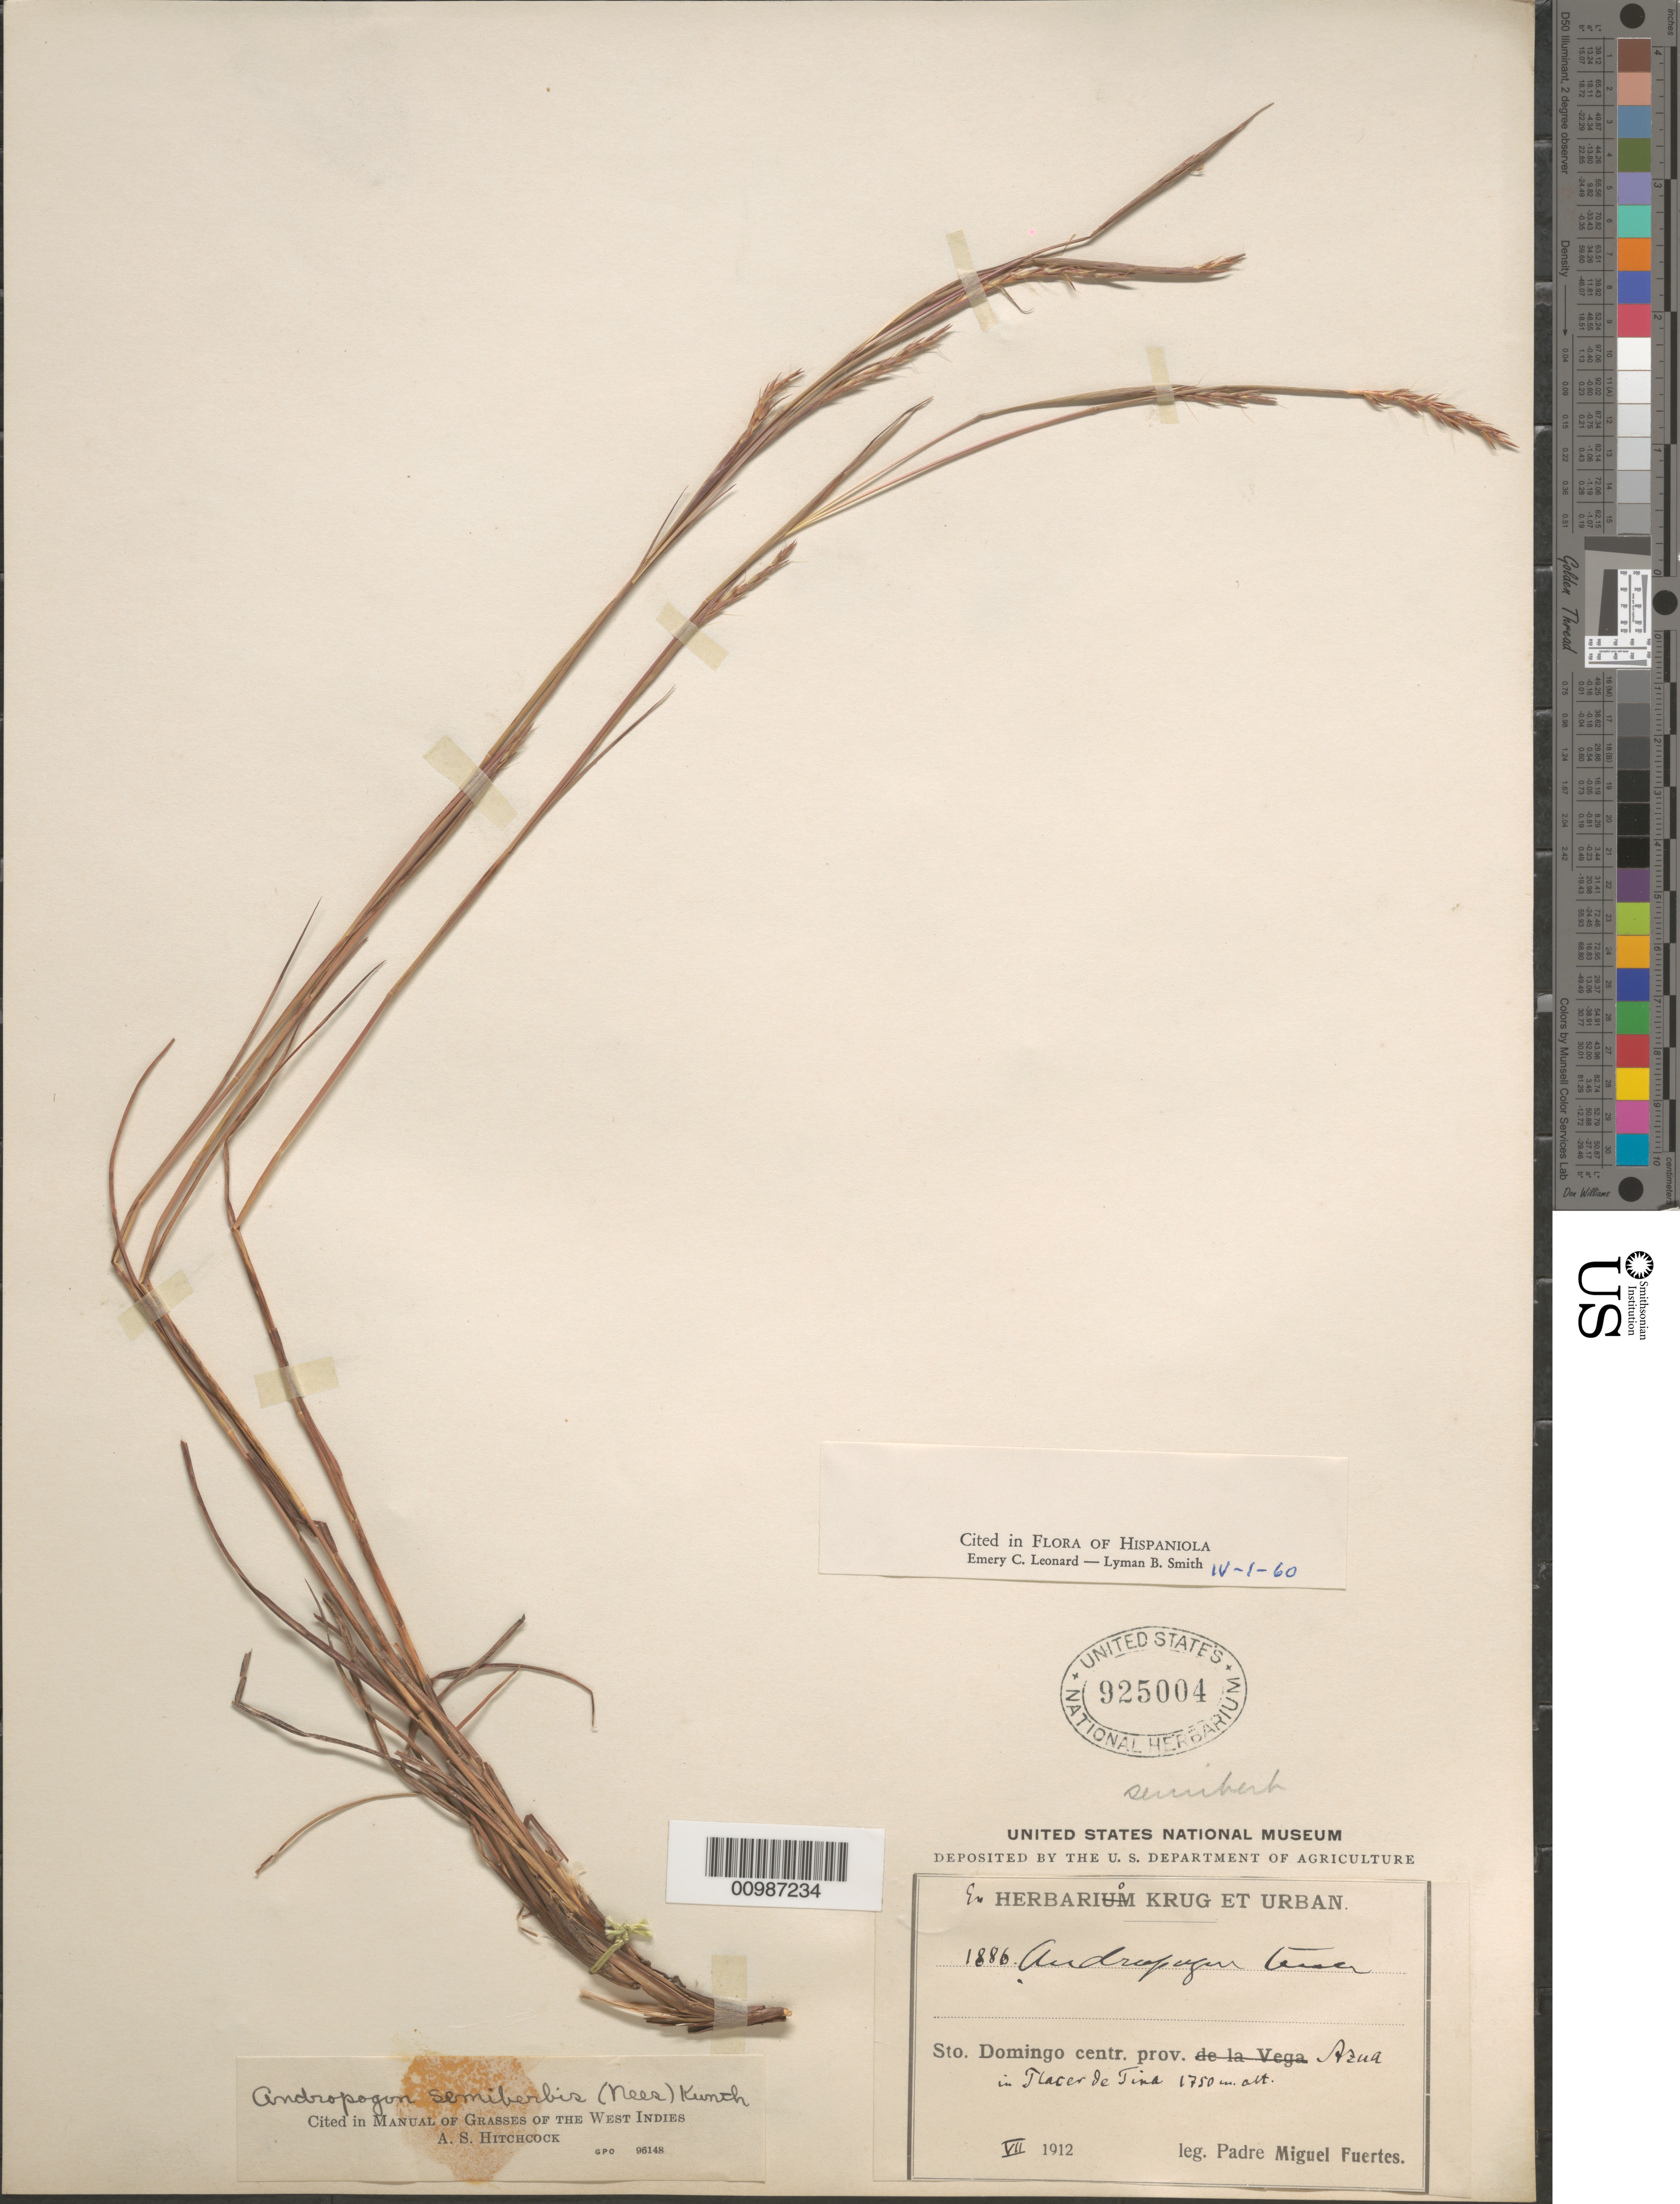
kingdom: Plantae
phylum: Tracheophyta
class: Liliopsida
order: Poales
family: Poaceae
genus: Andropogon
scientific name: Andropogon semiberbis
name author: (Nees) Kunth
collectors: M. D. Fuertes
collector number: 1886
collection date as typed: Jul 1912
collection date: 1912-07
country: Dominican Republic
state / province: Azua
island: Hispaniola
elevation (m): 1750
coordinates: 0 N, 0 E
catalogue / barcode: US 925004